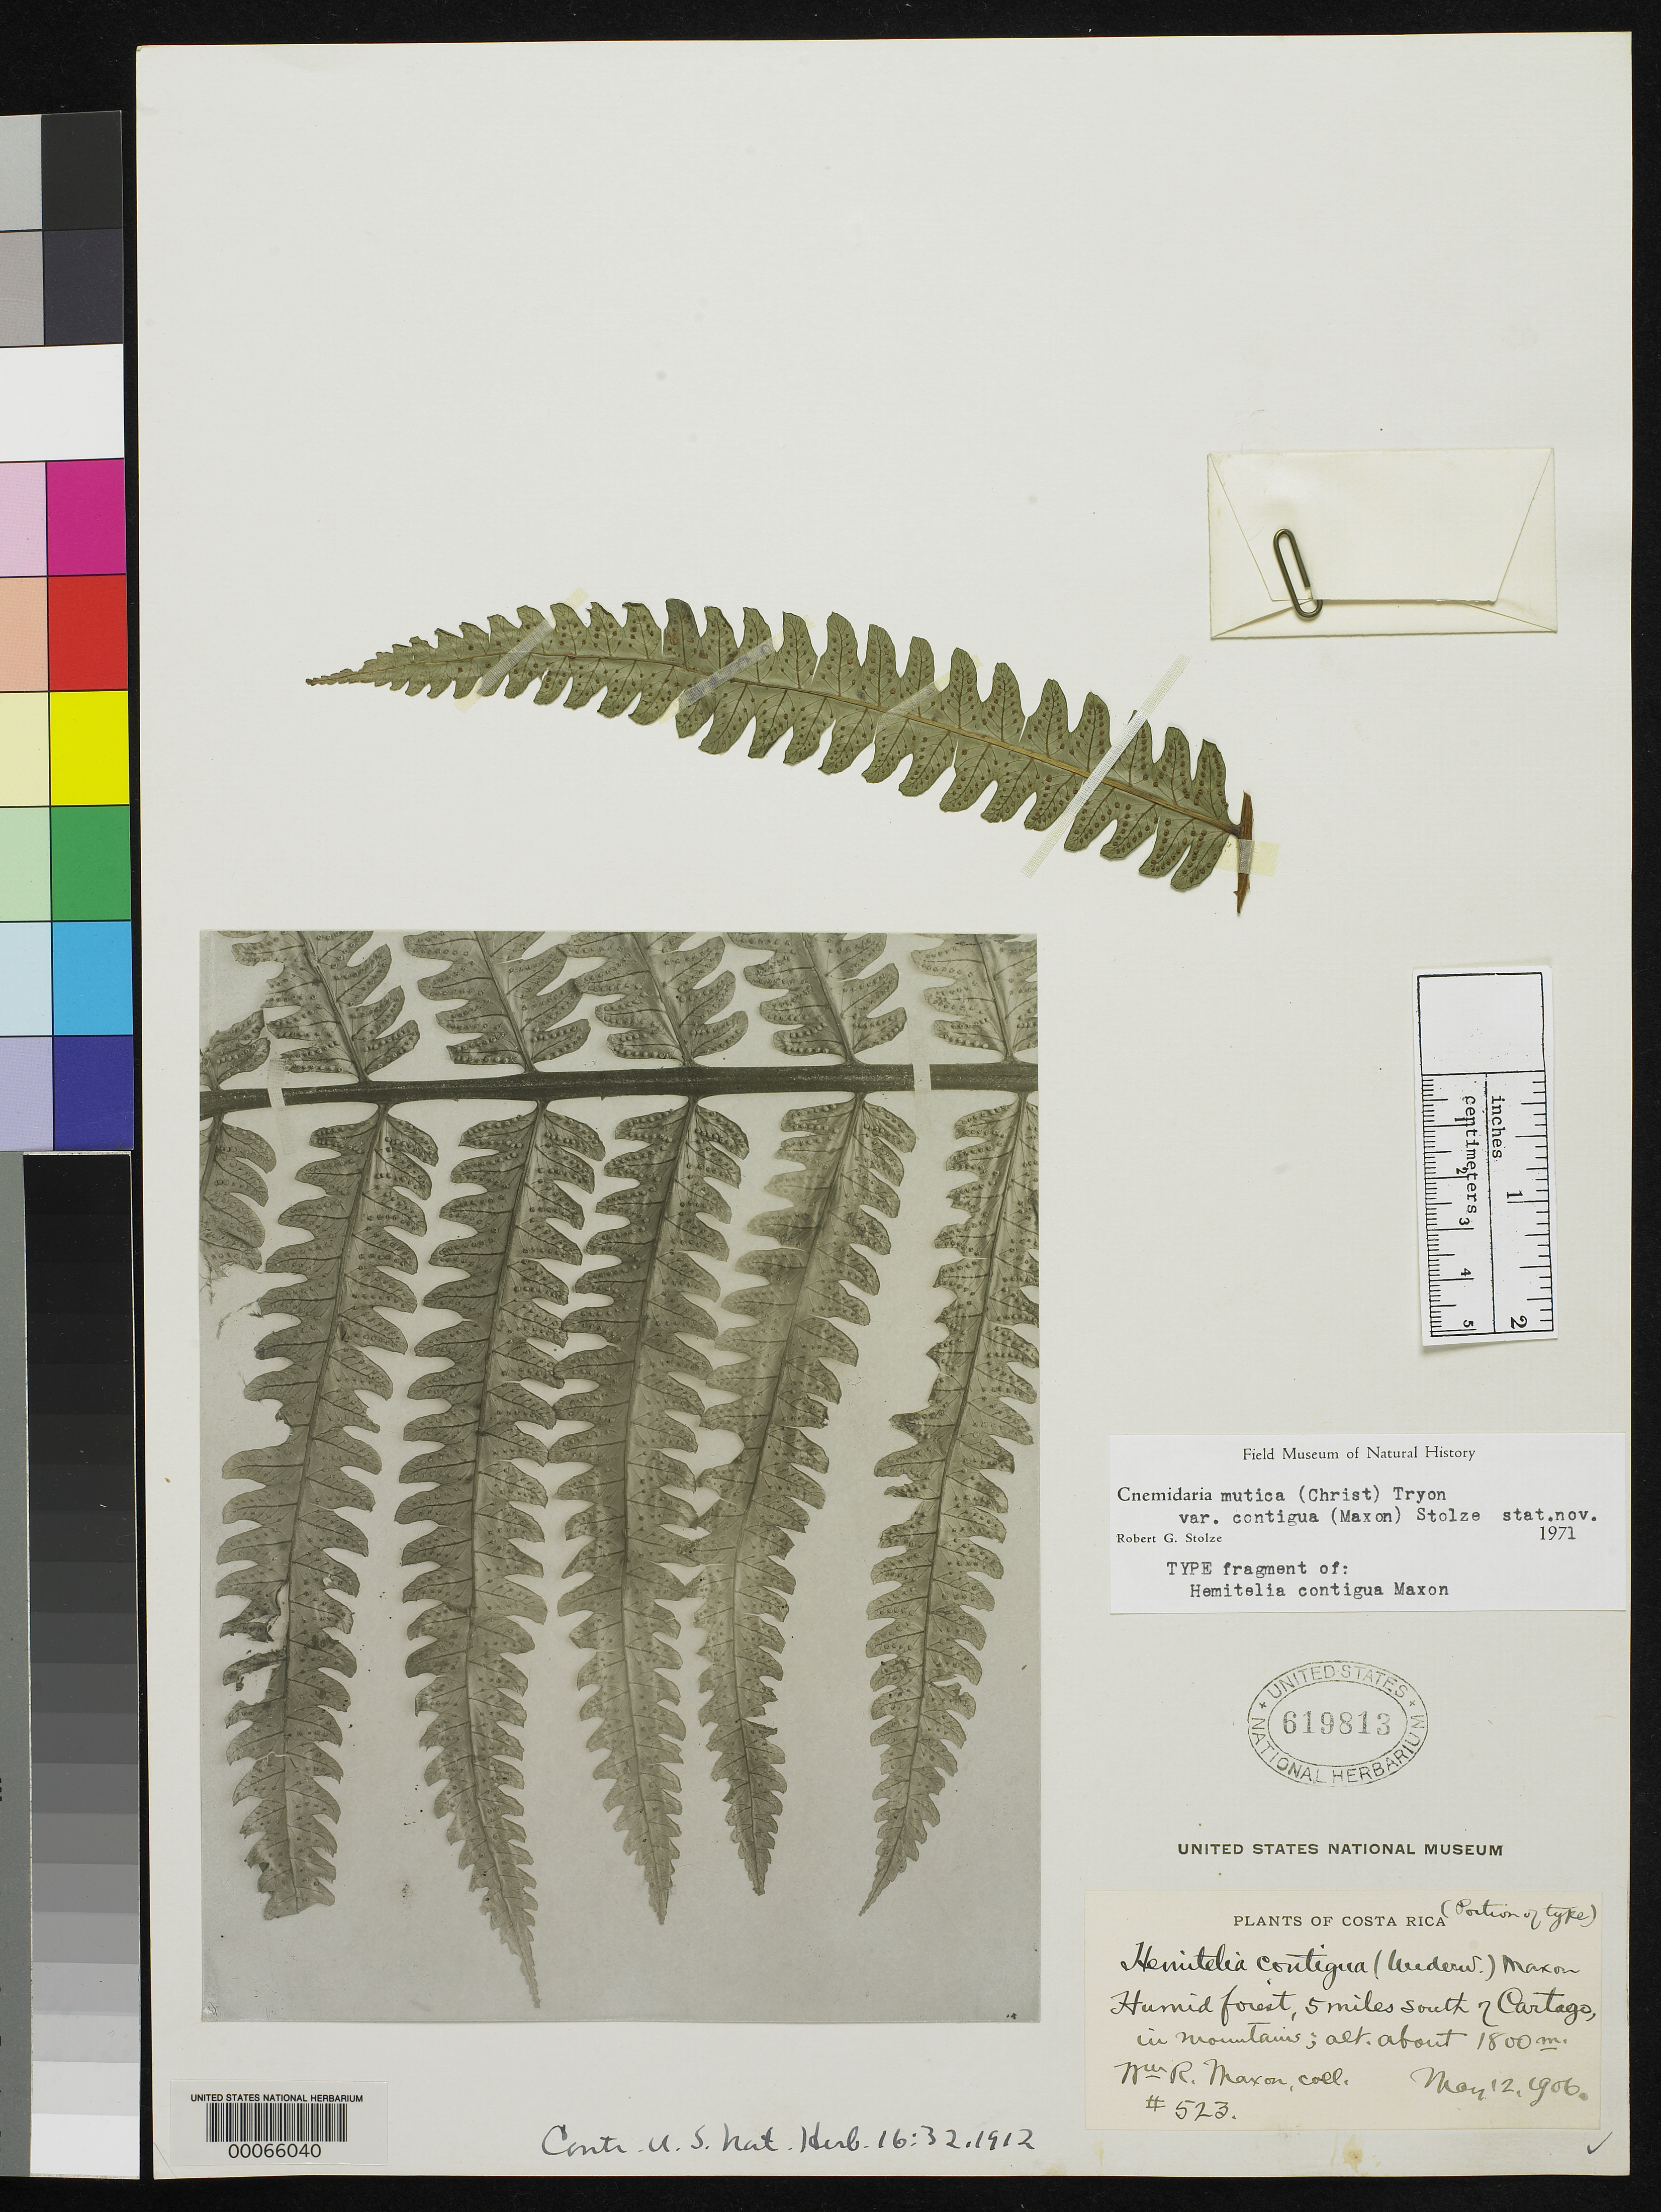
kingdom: Plantae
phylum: Tracheophyta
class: Polypodiopsida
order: Cyatheales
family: Cyatheaceae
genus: Hemitelia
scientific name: Hemitelia contigua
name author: Maxon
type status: Isotype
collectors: W. R. Maxon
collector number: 523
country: Costa Rica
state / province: Cartago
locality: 5 km S of Cartago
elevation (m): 1800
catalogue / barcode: US 619813